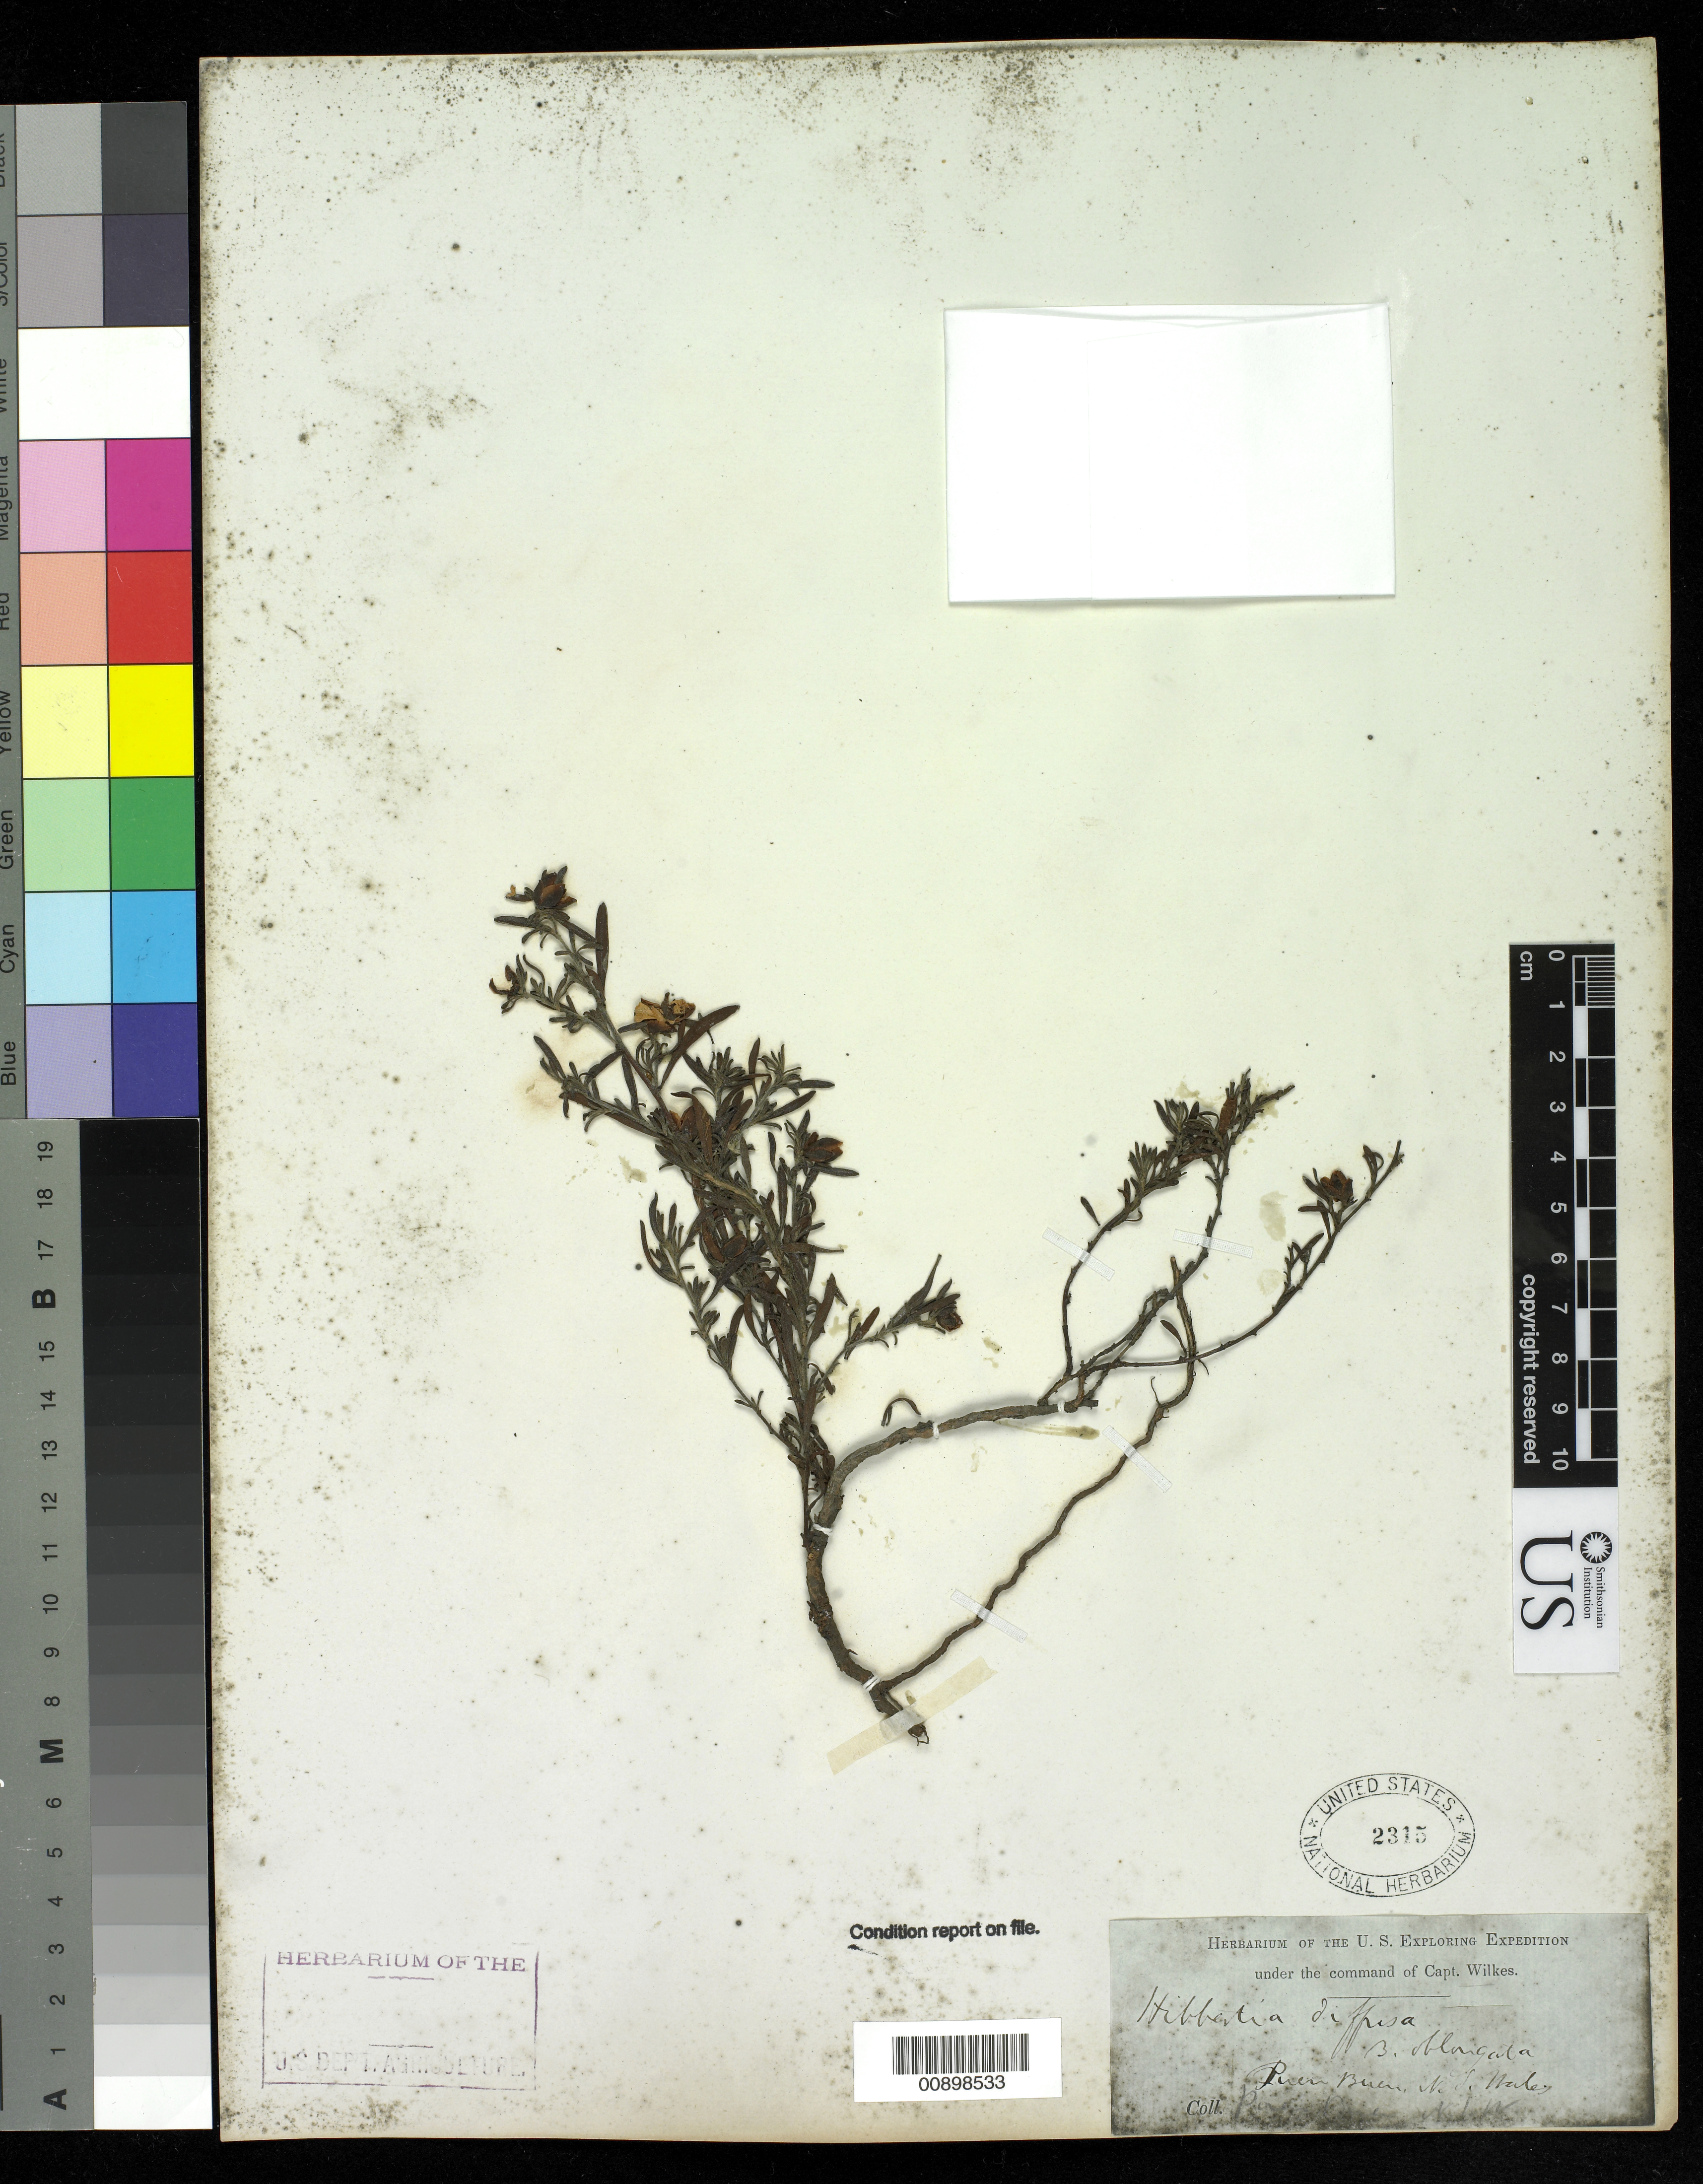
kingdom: Plantae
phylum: Tracheophyta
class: Magnoliopsida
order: Dilleniales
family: Dilleniaceae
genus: Hibbertia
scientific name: Hibbertia diffusa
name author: R. Br. ex DC.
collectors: Wilkes Explor. Exped.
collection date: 1838/1842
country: Australia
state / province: New South Wales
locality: Puen Buen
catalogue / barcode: US 2315